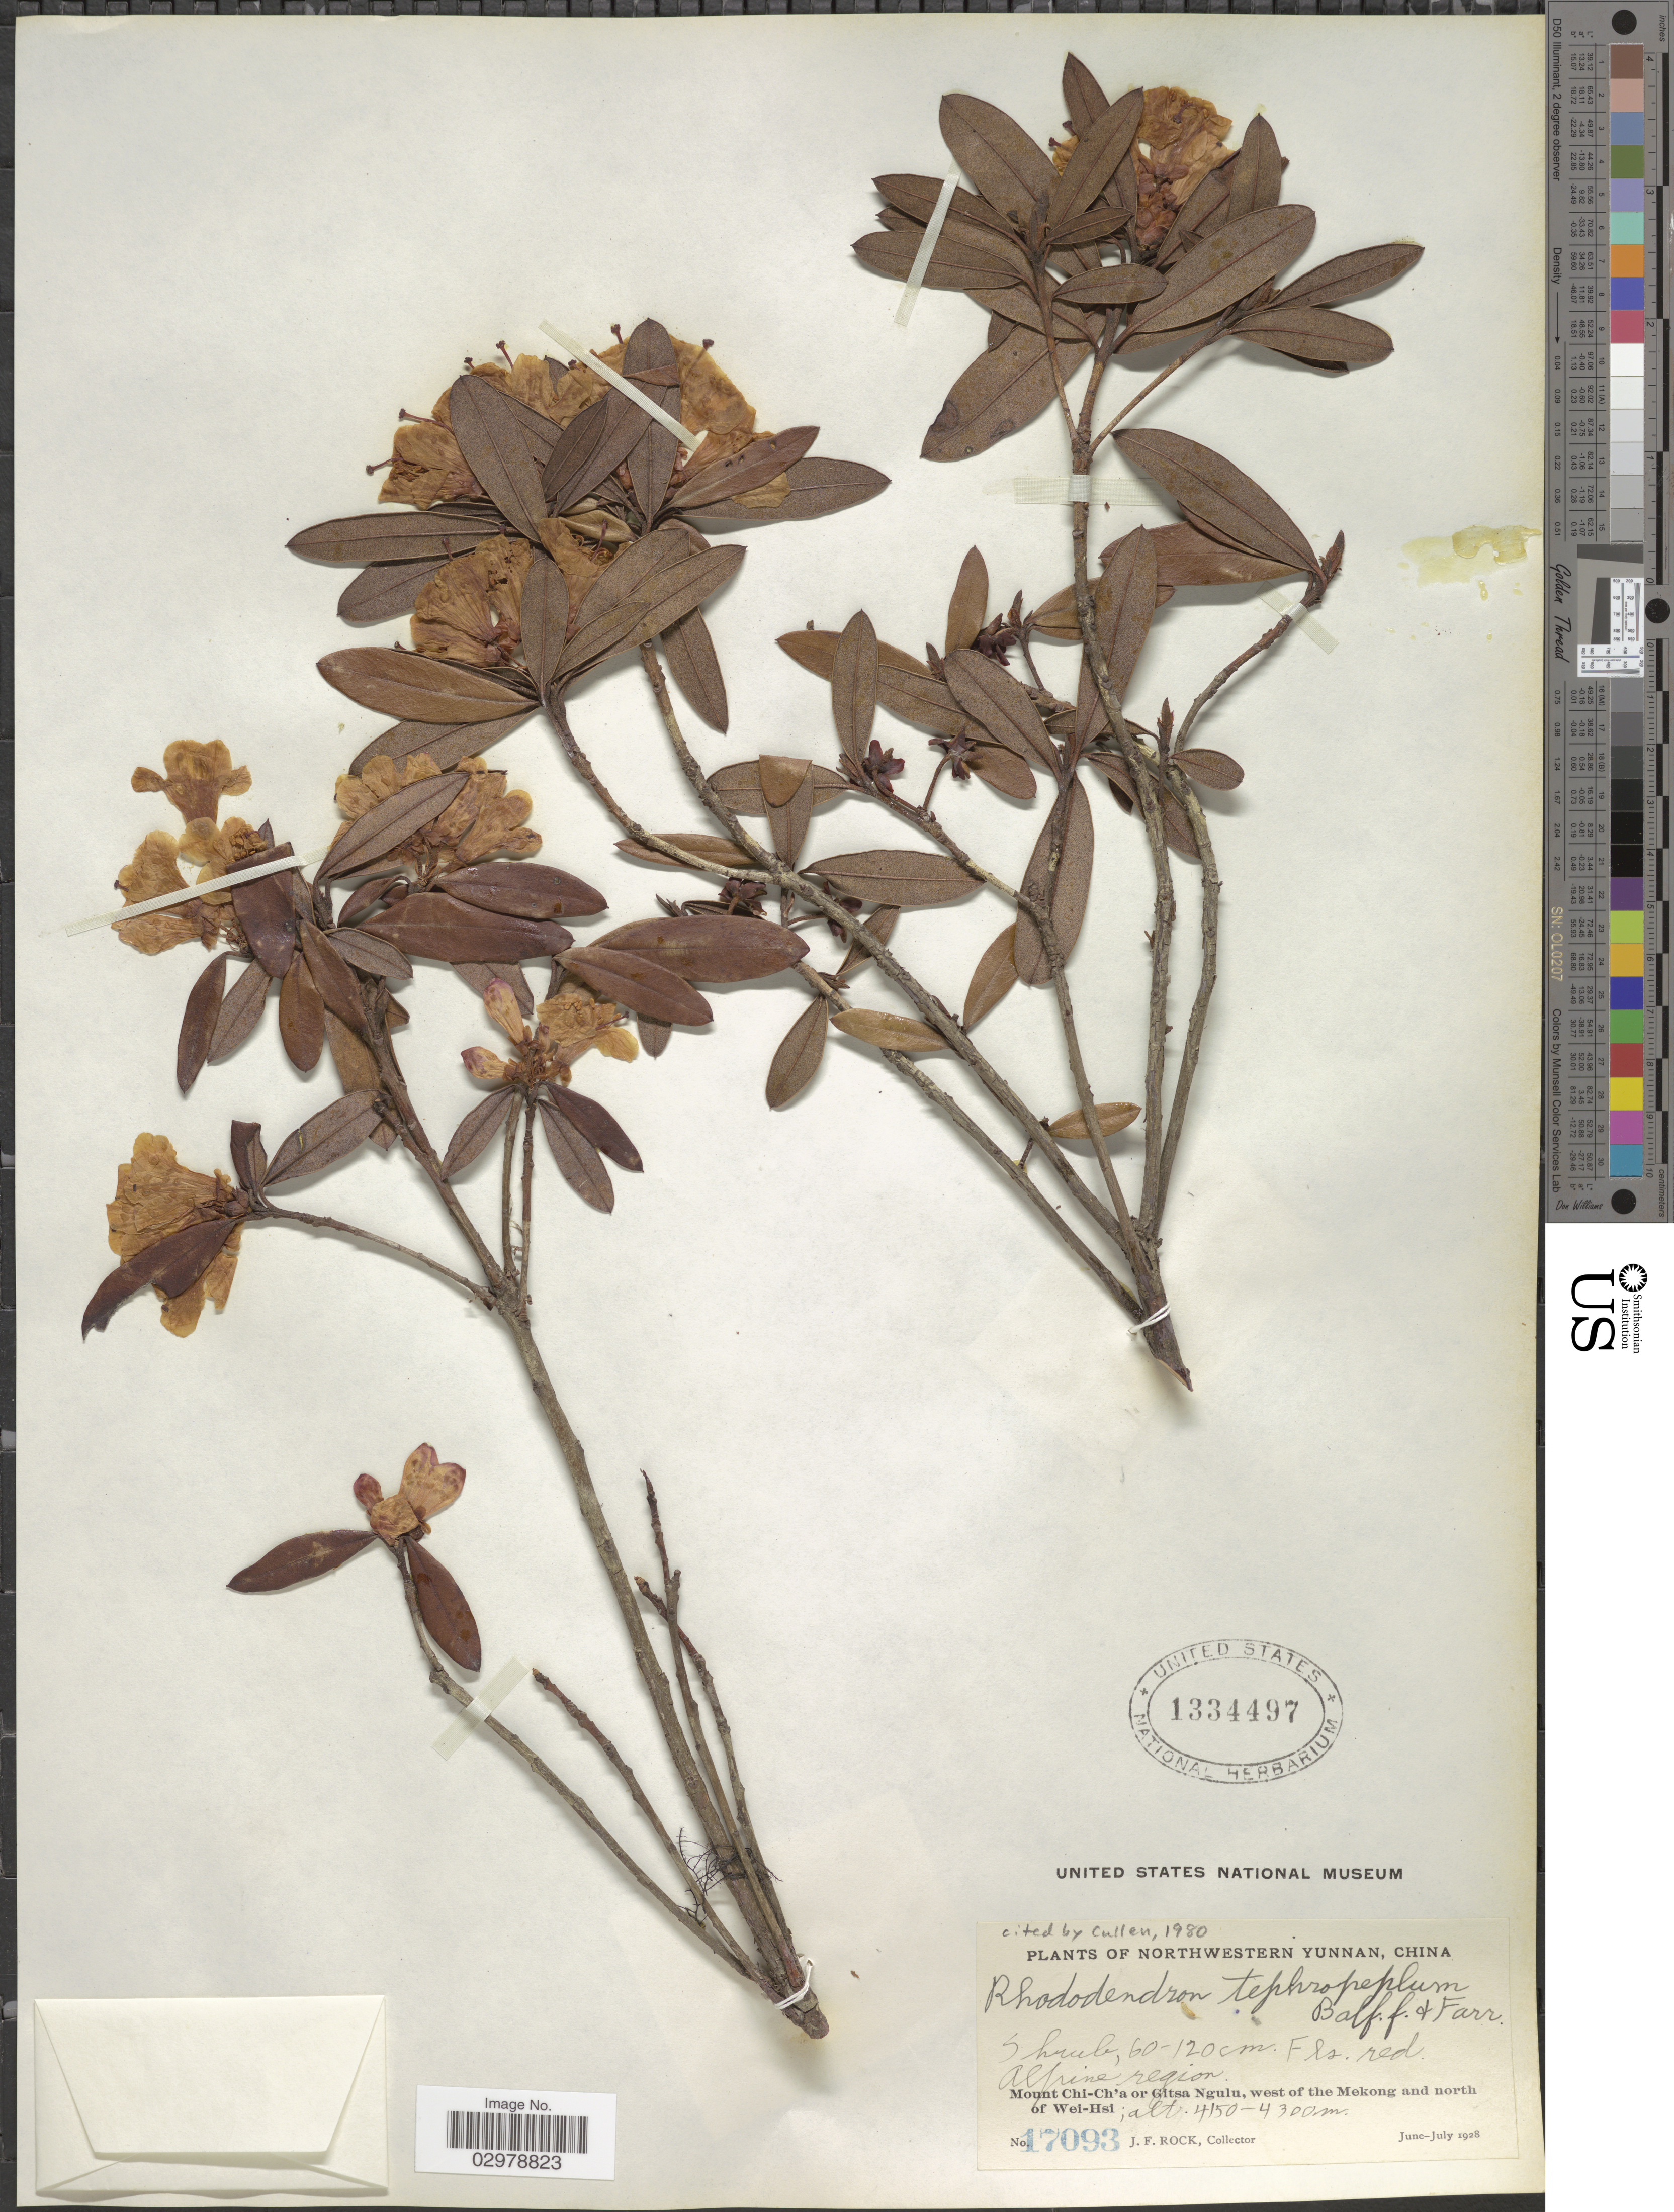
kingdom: Plantae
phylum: Tracheophyta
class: Magnoliopsida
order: Ericales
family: Ericaceae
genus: Rhododendron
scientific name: Rhododendron tephropeplum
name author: Balf. f. & Farrer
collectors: J. Rock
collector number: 17093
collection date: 1928-06/1928-07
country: China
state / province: Yunnan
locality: Northwestern Yunnan. Mount Chi-Ch'a or Gitsa Ngulu, west of the Mekong and north of Wei-Hsi.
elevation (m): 4150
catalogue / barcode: US 1334497